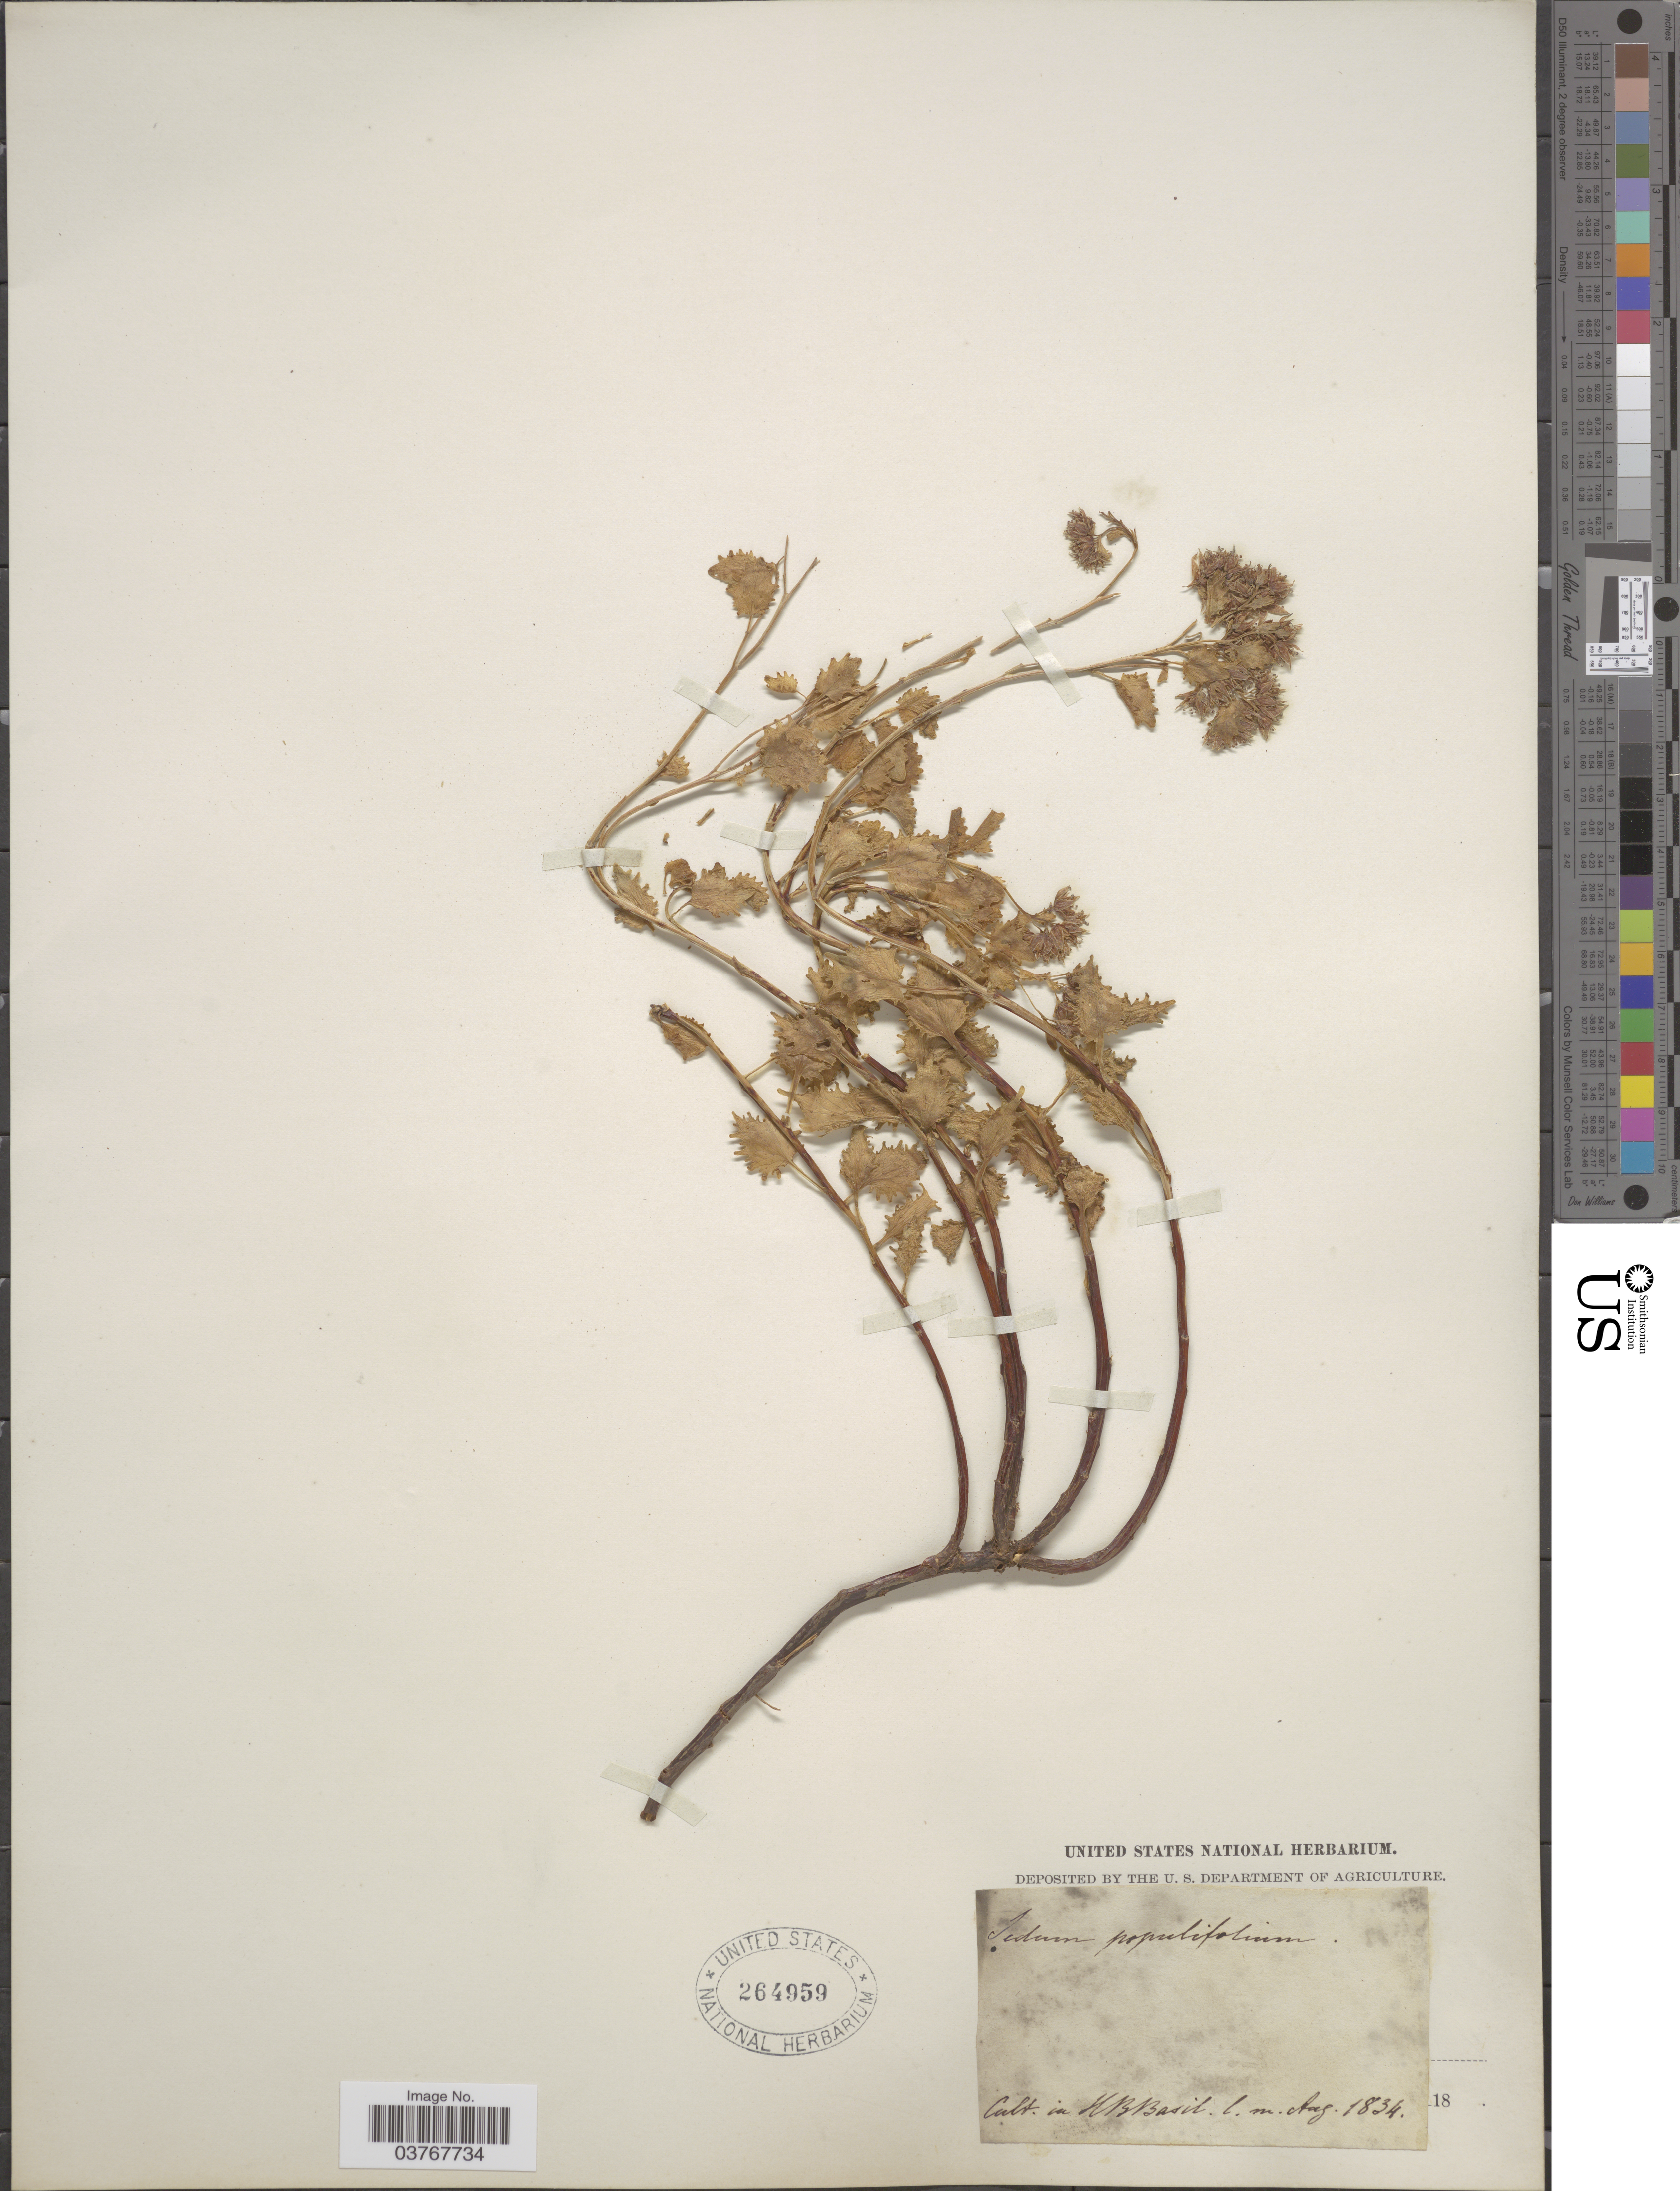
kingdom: Plantae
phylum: Tracheophyta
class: Magnoliopsida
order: Saxifragales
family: Crassulaceae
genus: Sedum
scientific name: Sedum populifolium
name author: Pall.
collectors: ex herb. United States National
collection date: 1834-08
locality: H B Basil.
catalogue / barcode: US 264959